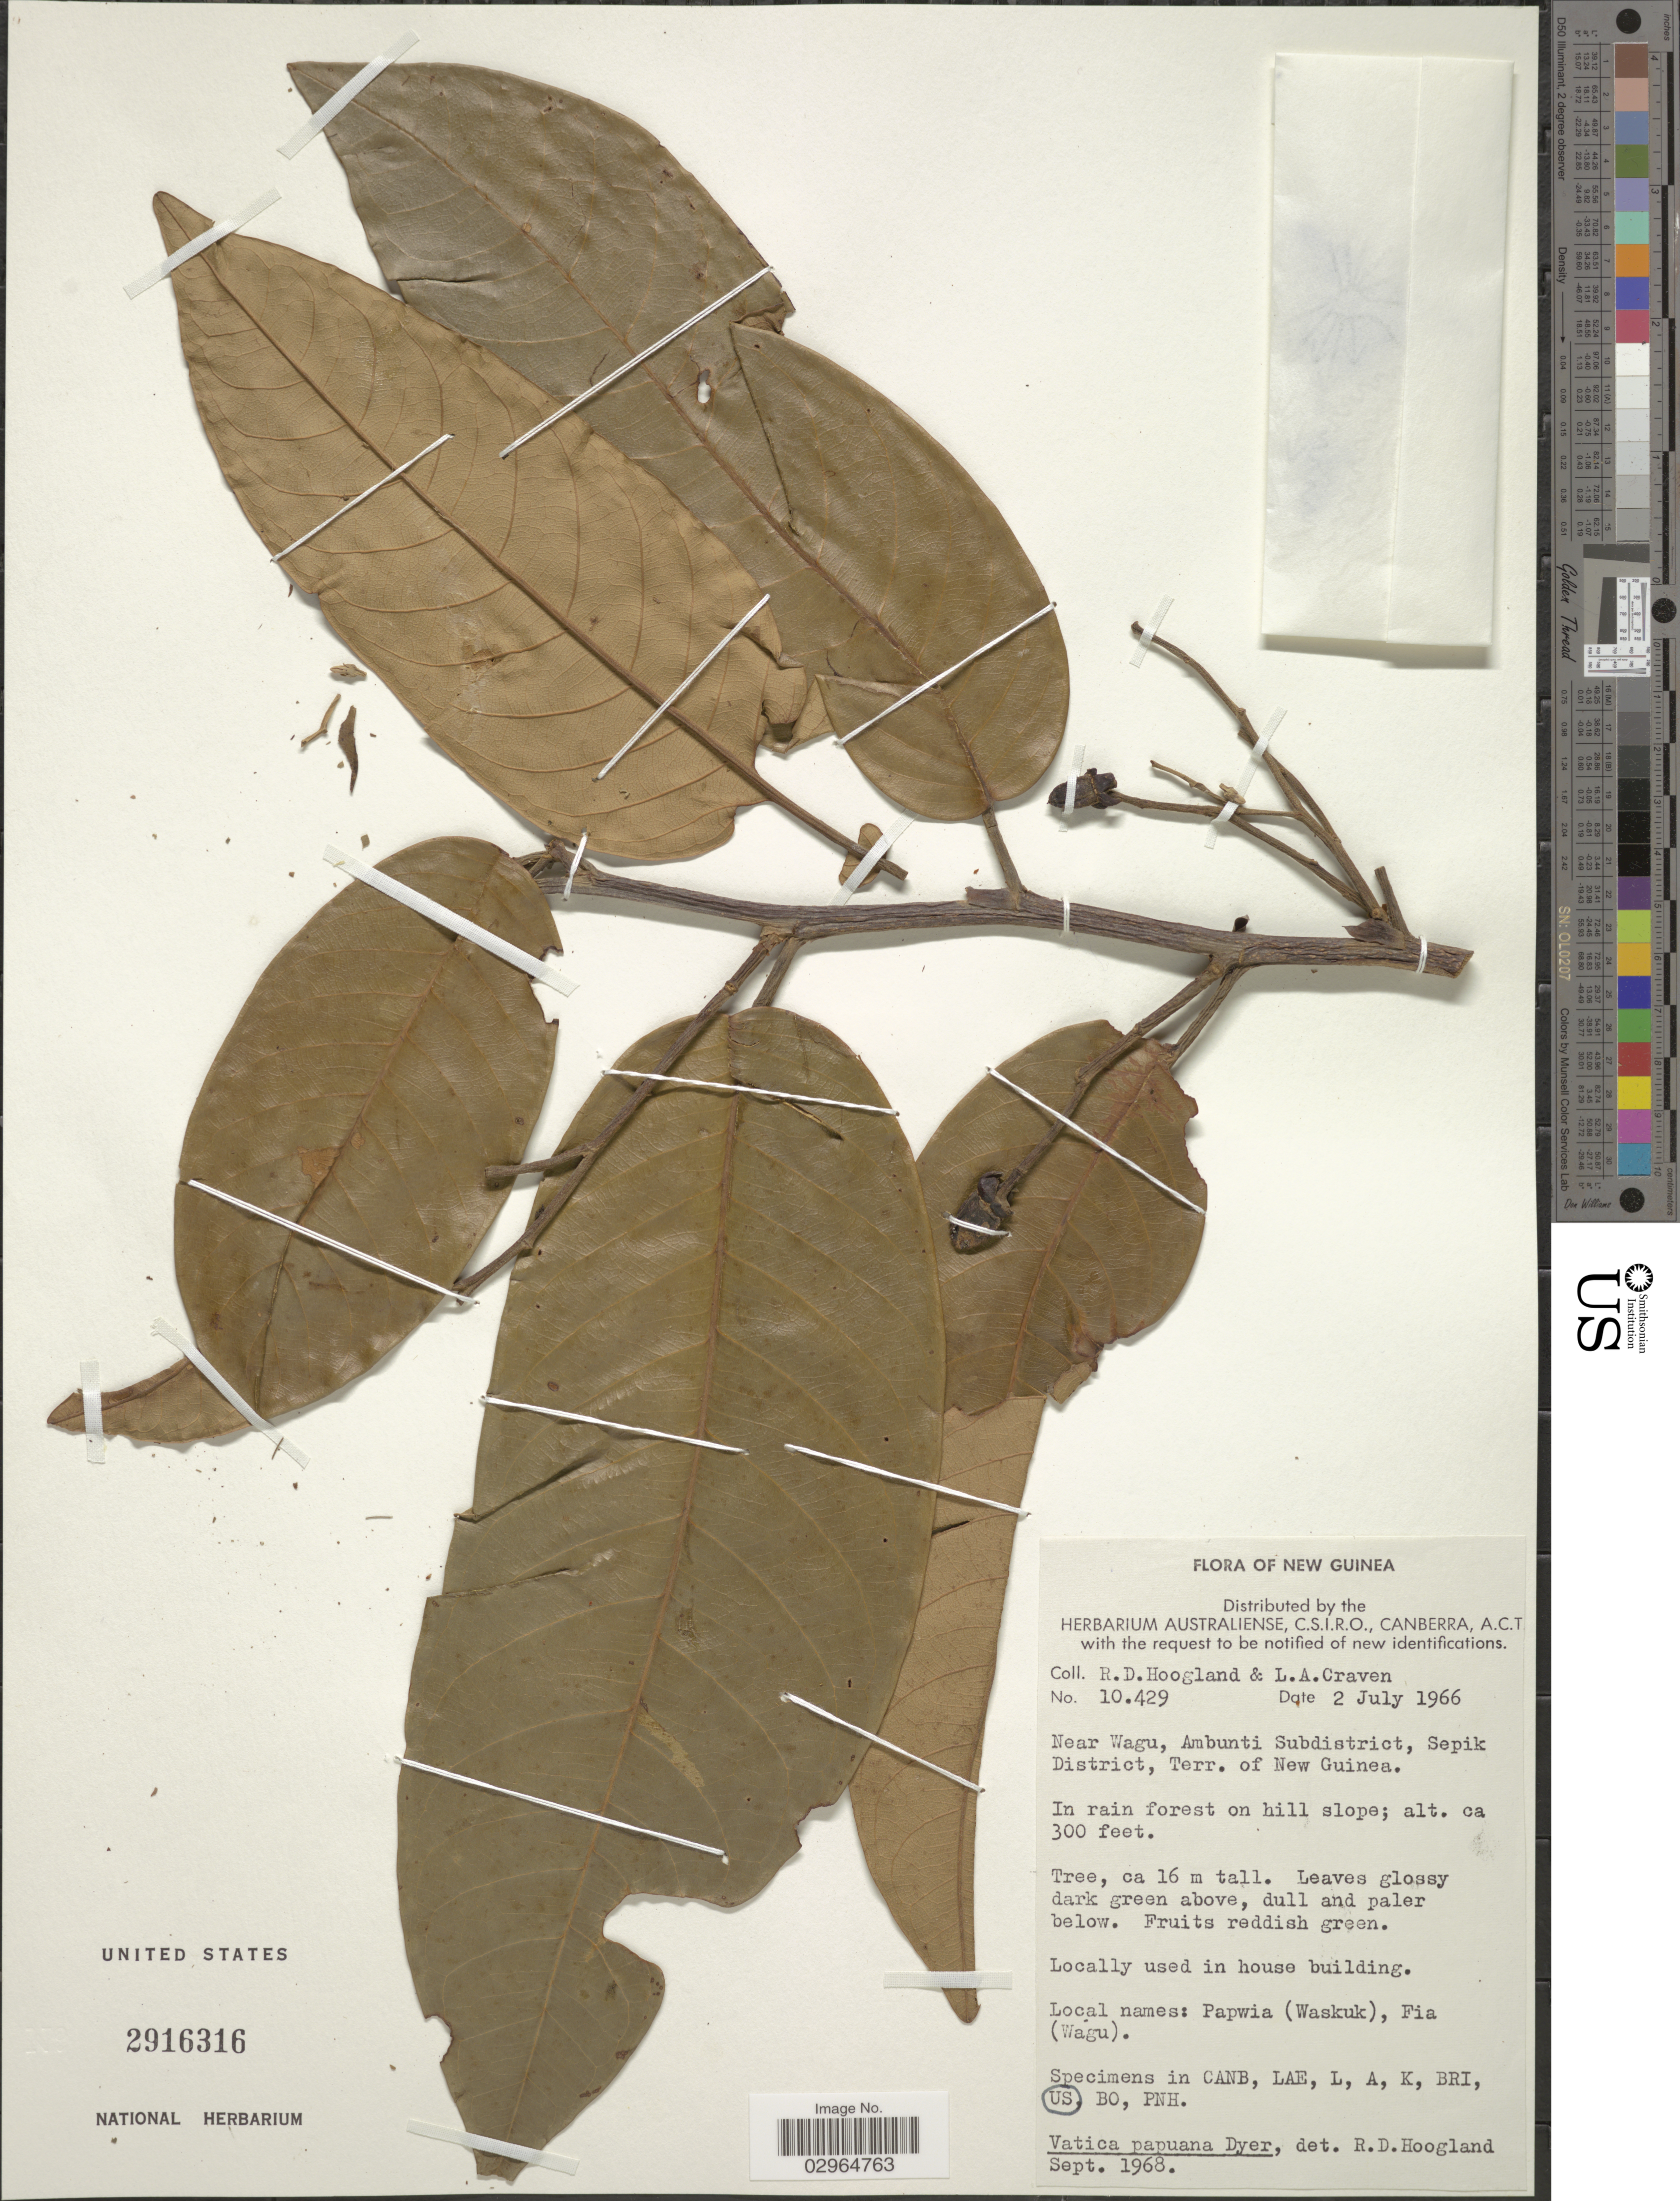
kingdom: Plantae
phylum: Tracheophyta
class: Magnoliopsida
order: Malvales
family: Dipterocarpaceae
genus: Vatica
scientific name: Vatica papuana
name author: Dyer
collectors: R. D. Hoogland & L. A. Craven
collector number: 10429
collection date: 1966-07-02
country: Papua New Guinea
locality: Near Wagu, Ambunti Subdistrict, Sepik District, Terr. of New Guinea.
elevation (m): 91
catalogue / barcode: US 2916316